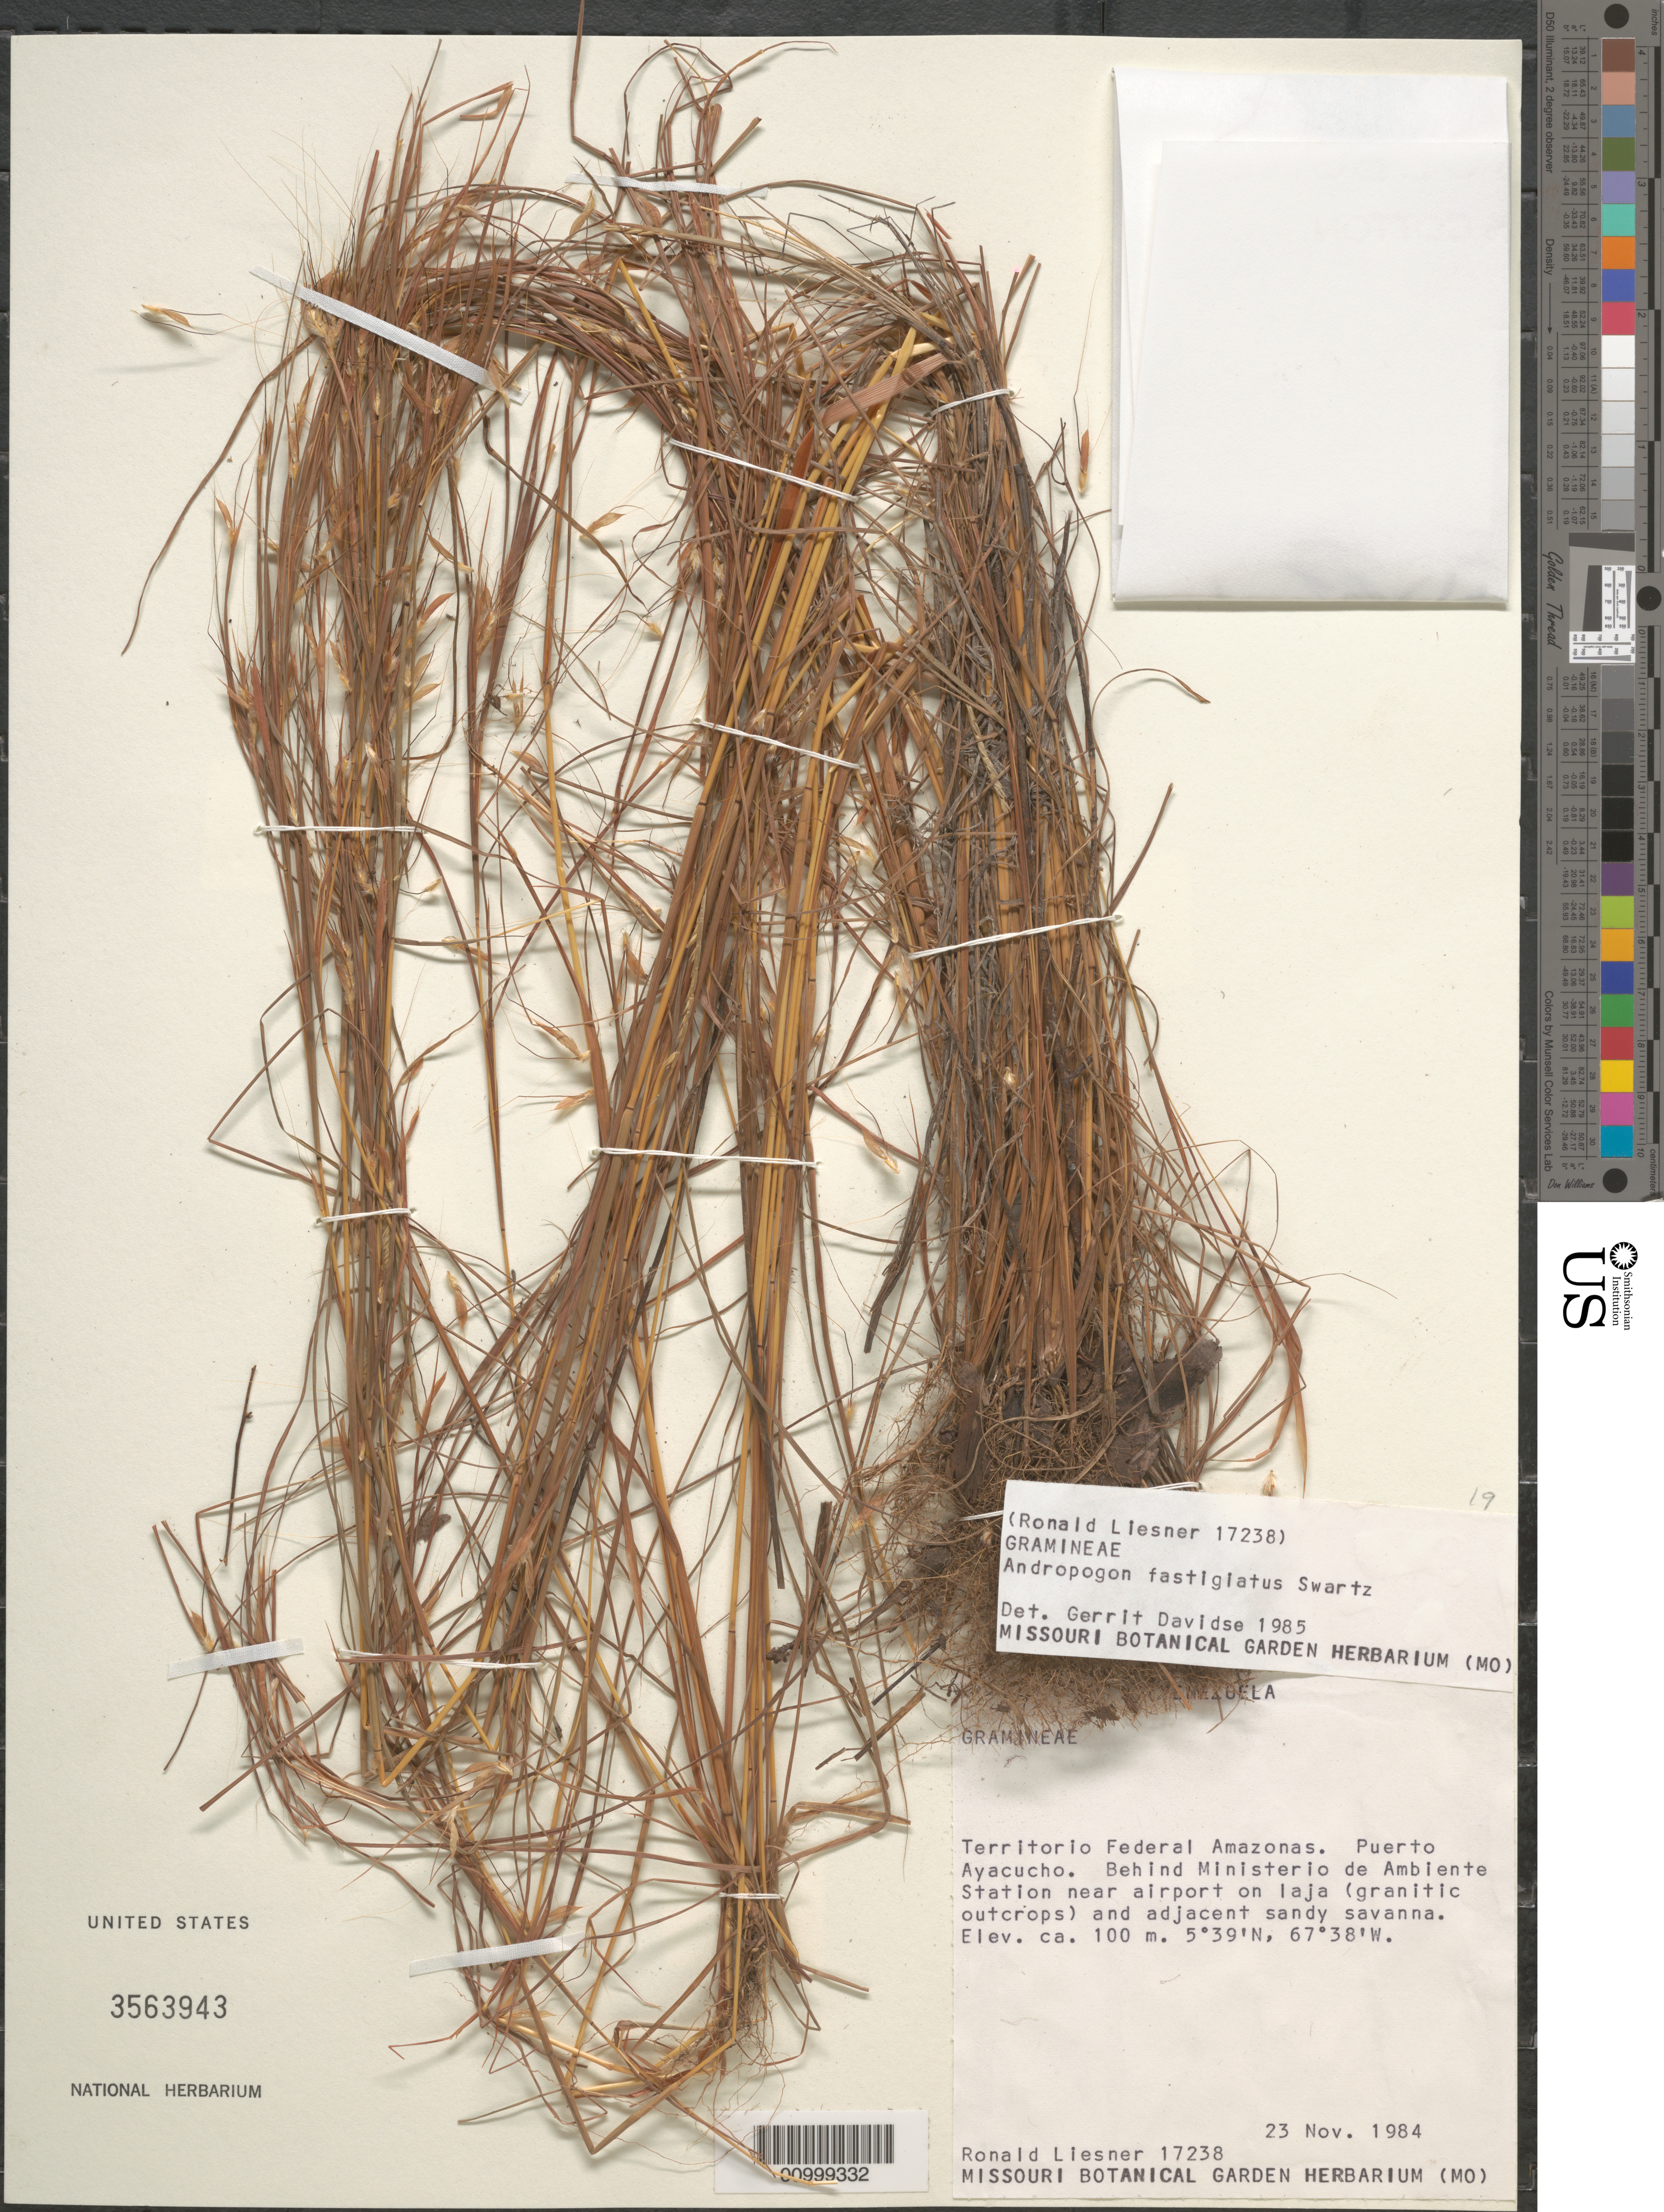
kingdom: Plantae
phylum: Tracheophyta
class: Liliopsida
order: Poales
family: Poaceae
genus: Andropogon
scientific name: Andropogon fastigiatus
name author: Sw.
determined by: Davidse, Gerrit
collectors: R. L. Liesner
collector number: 17238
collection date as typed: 23-Nov-84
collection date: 1984-11-23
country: Venezuela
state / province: Amazonas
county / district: Atures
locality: Behind Ministerio de Ambiente Station near airport. Puerto Ayacucho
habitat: On Iaja (granitic outcrops) and adjacent sandy savanna.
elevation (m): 100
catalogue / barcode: US 3563943